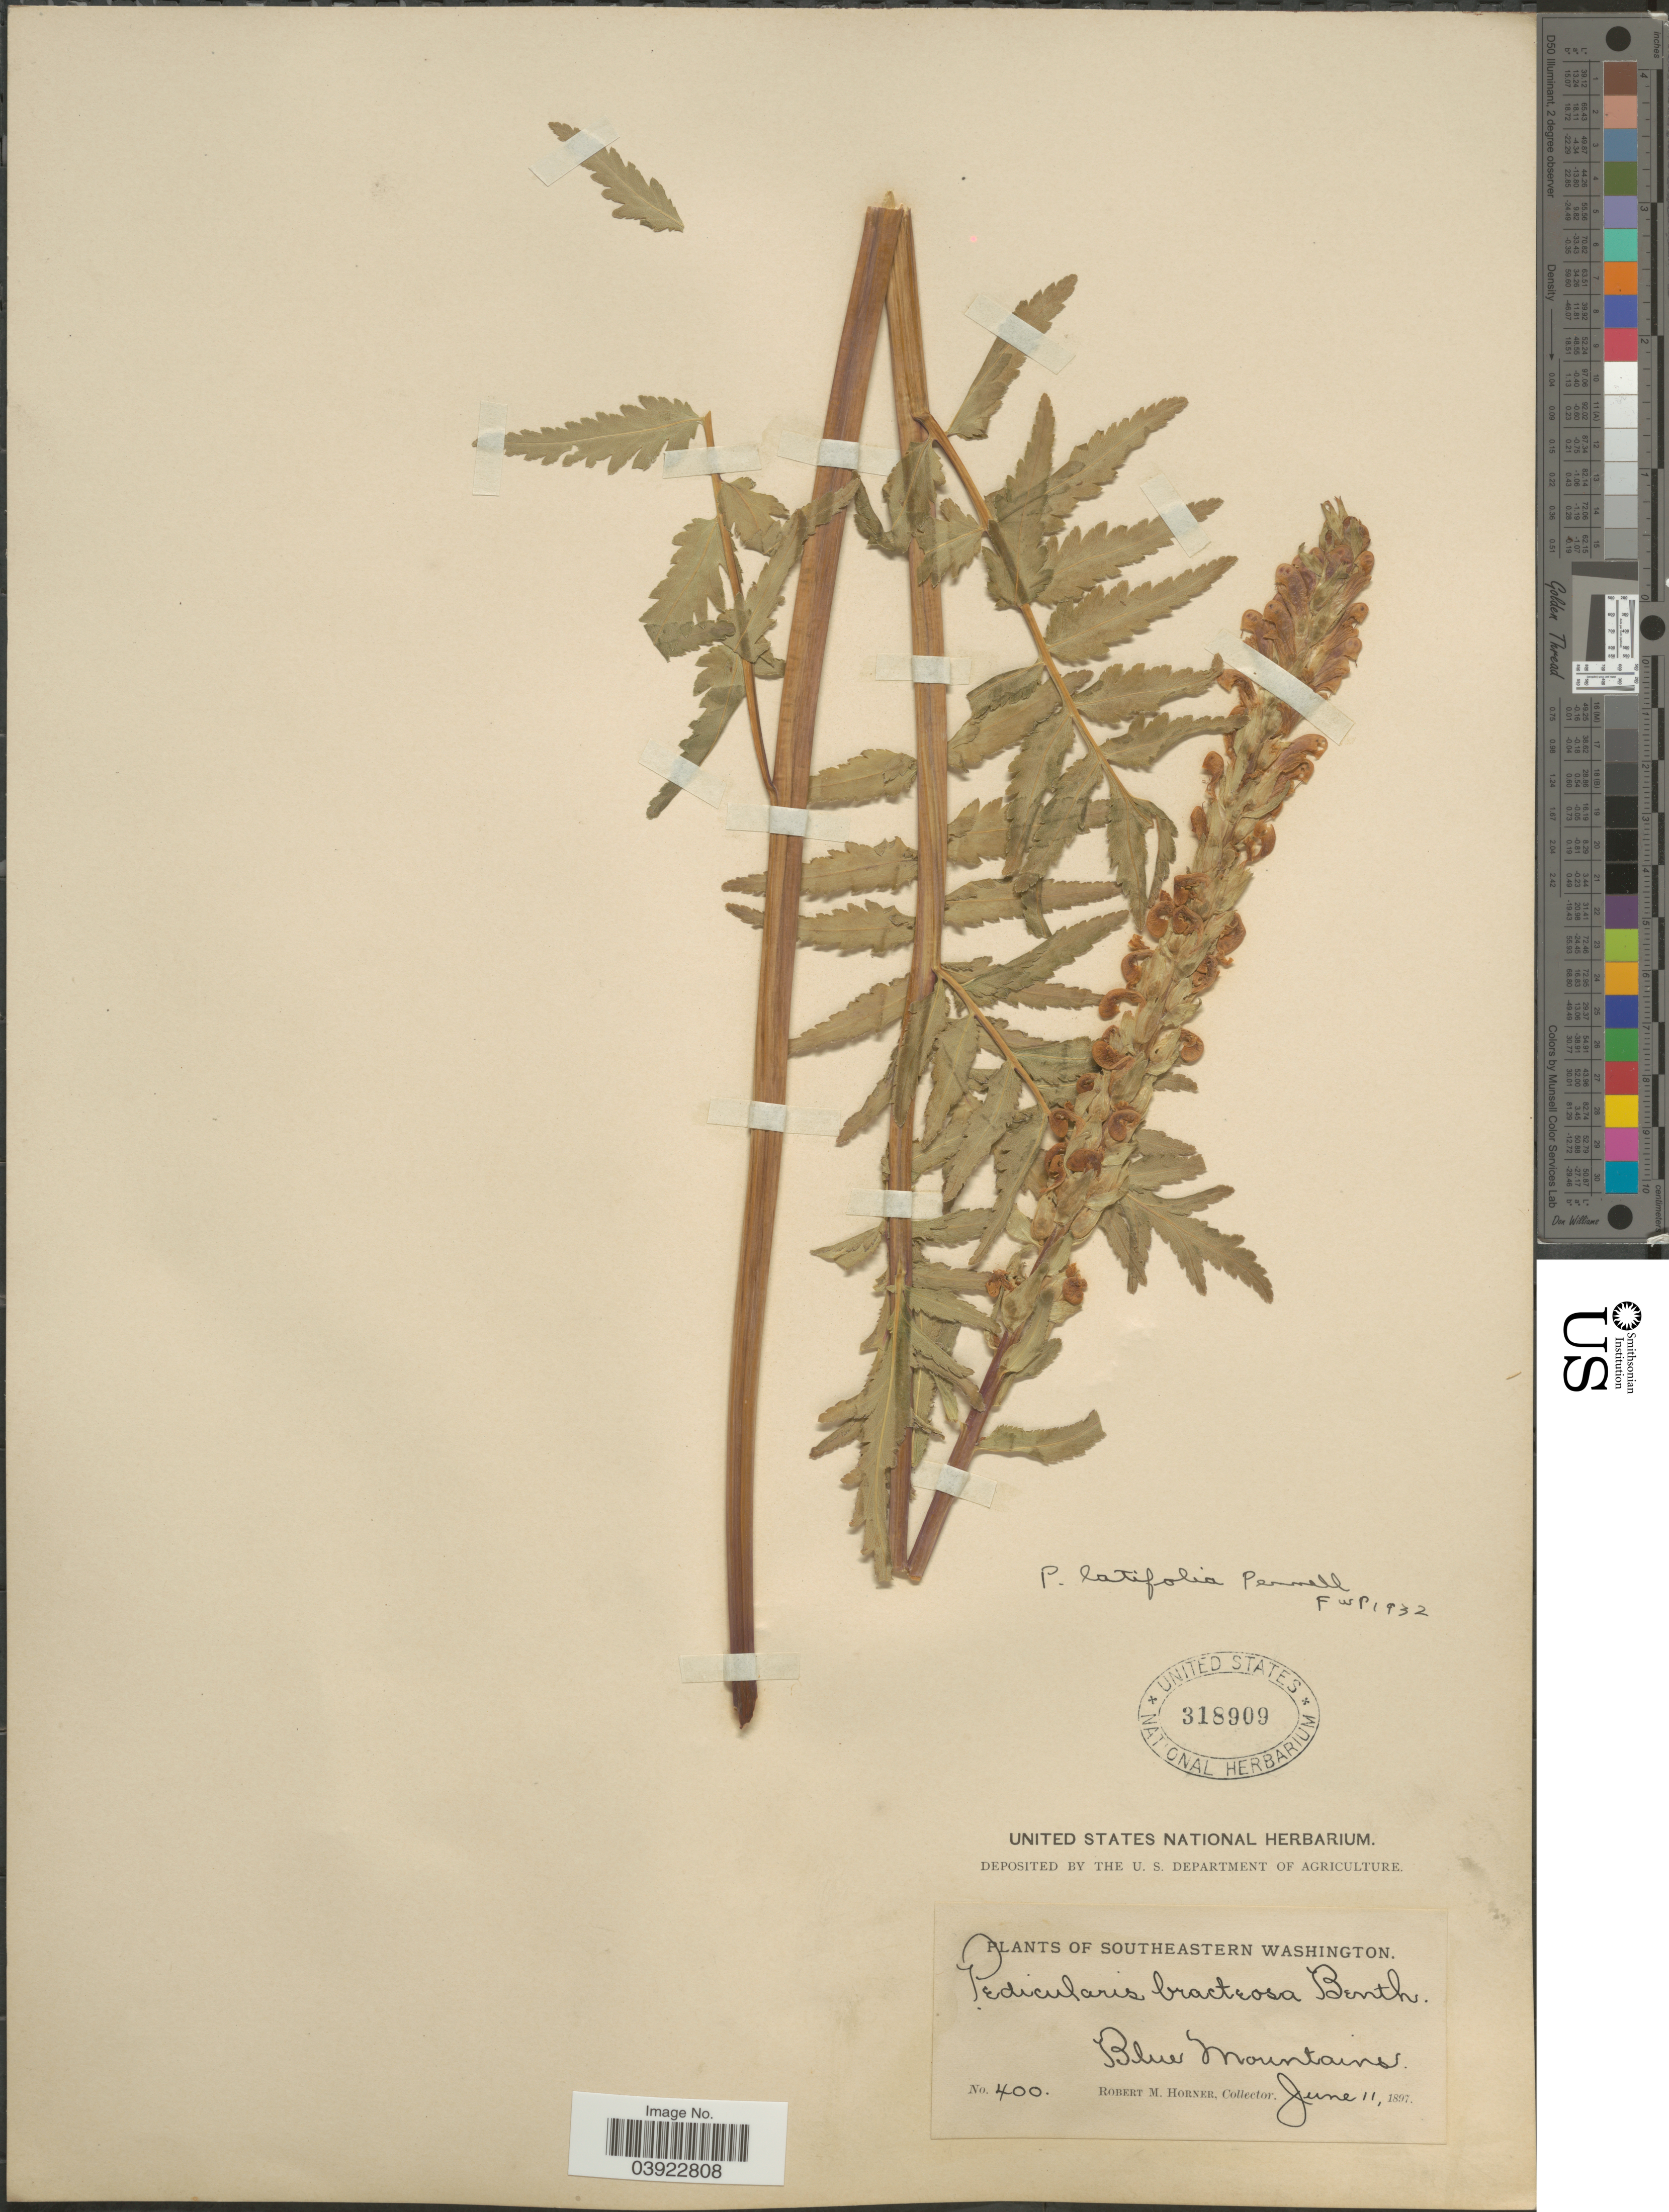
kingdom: Plantae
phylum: Tracheophyta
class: Magnoliopsida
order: Lamiales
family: Orobanchaceae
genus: Pedicularis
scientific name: Pedicularis latifolia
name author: Pennell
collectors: R. Horner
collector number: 400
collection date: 1897-06-11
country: United States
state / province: Washington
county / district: Clallam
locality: Southeastern Washington. Blue Mountains.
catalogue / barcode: US 318909